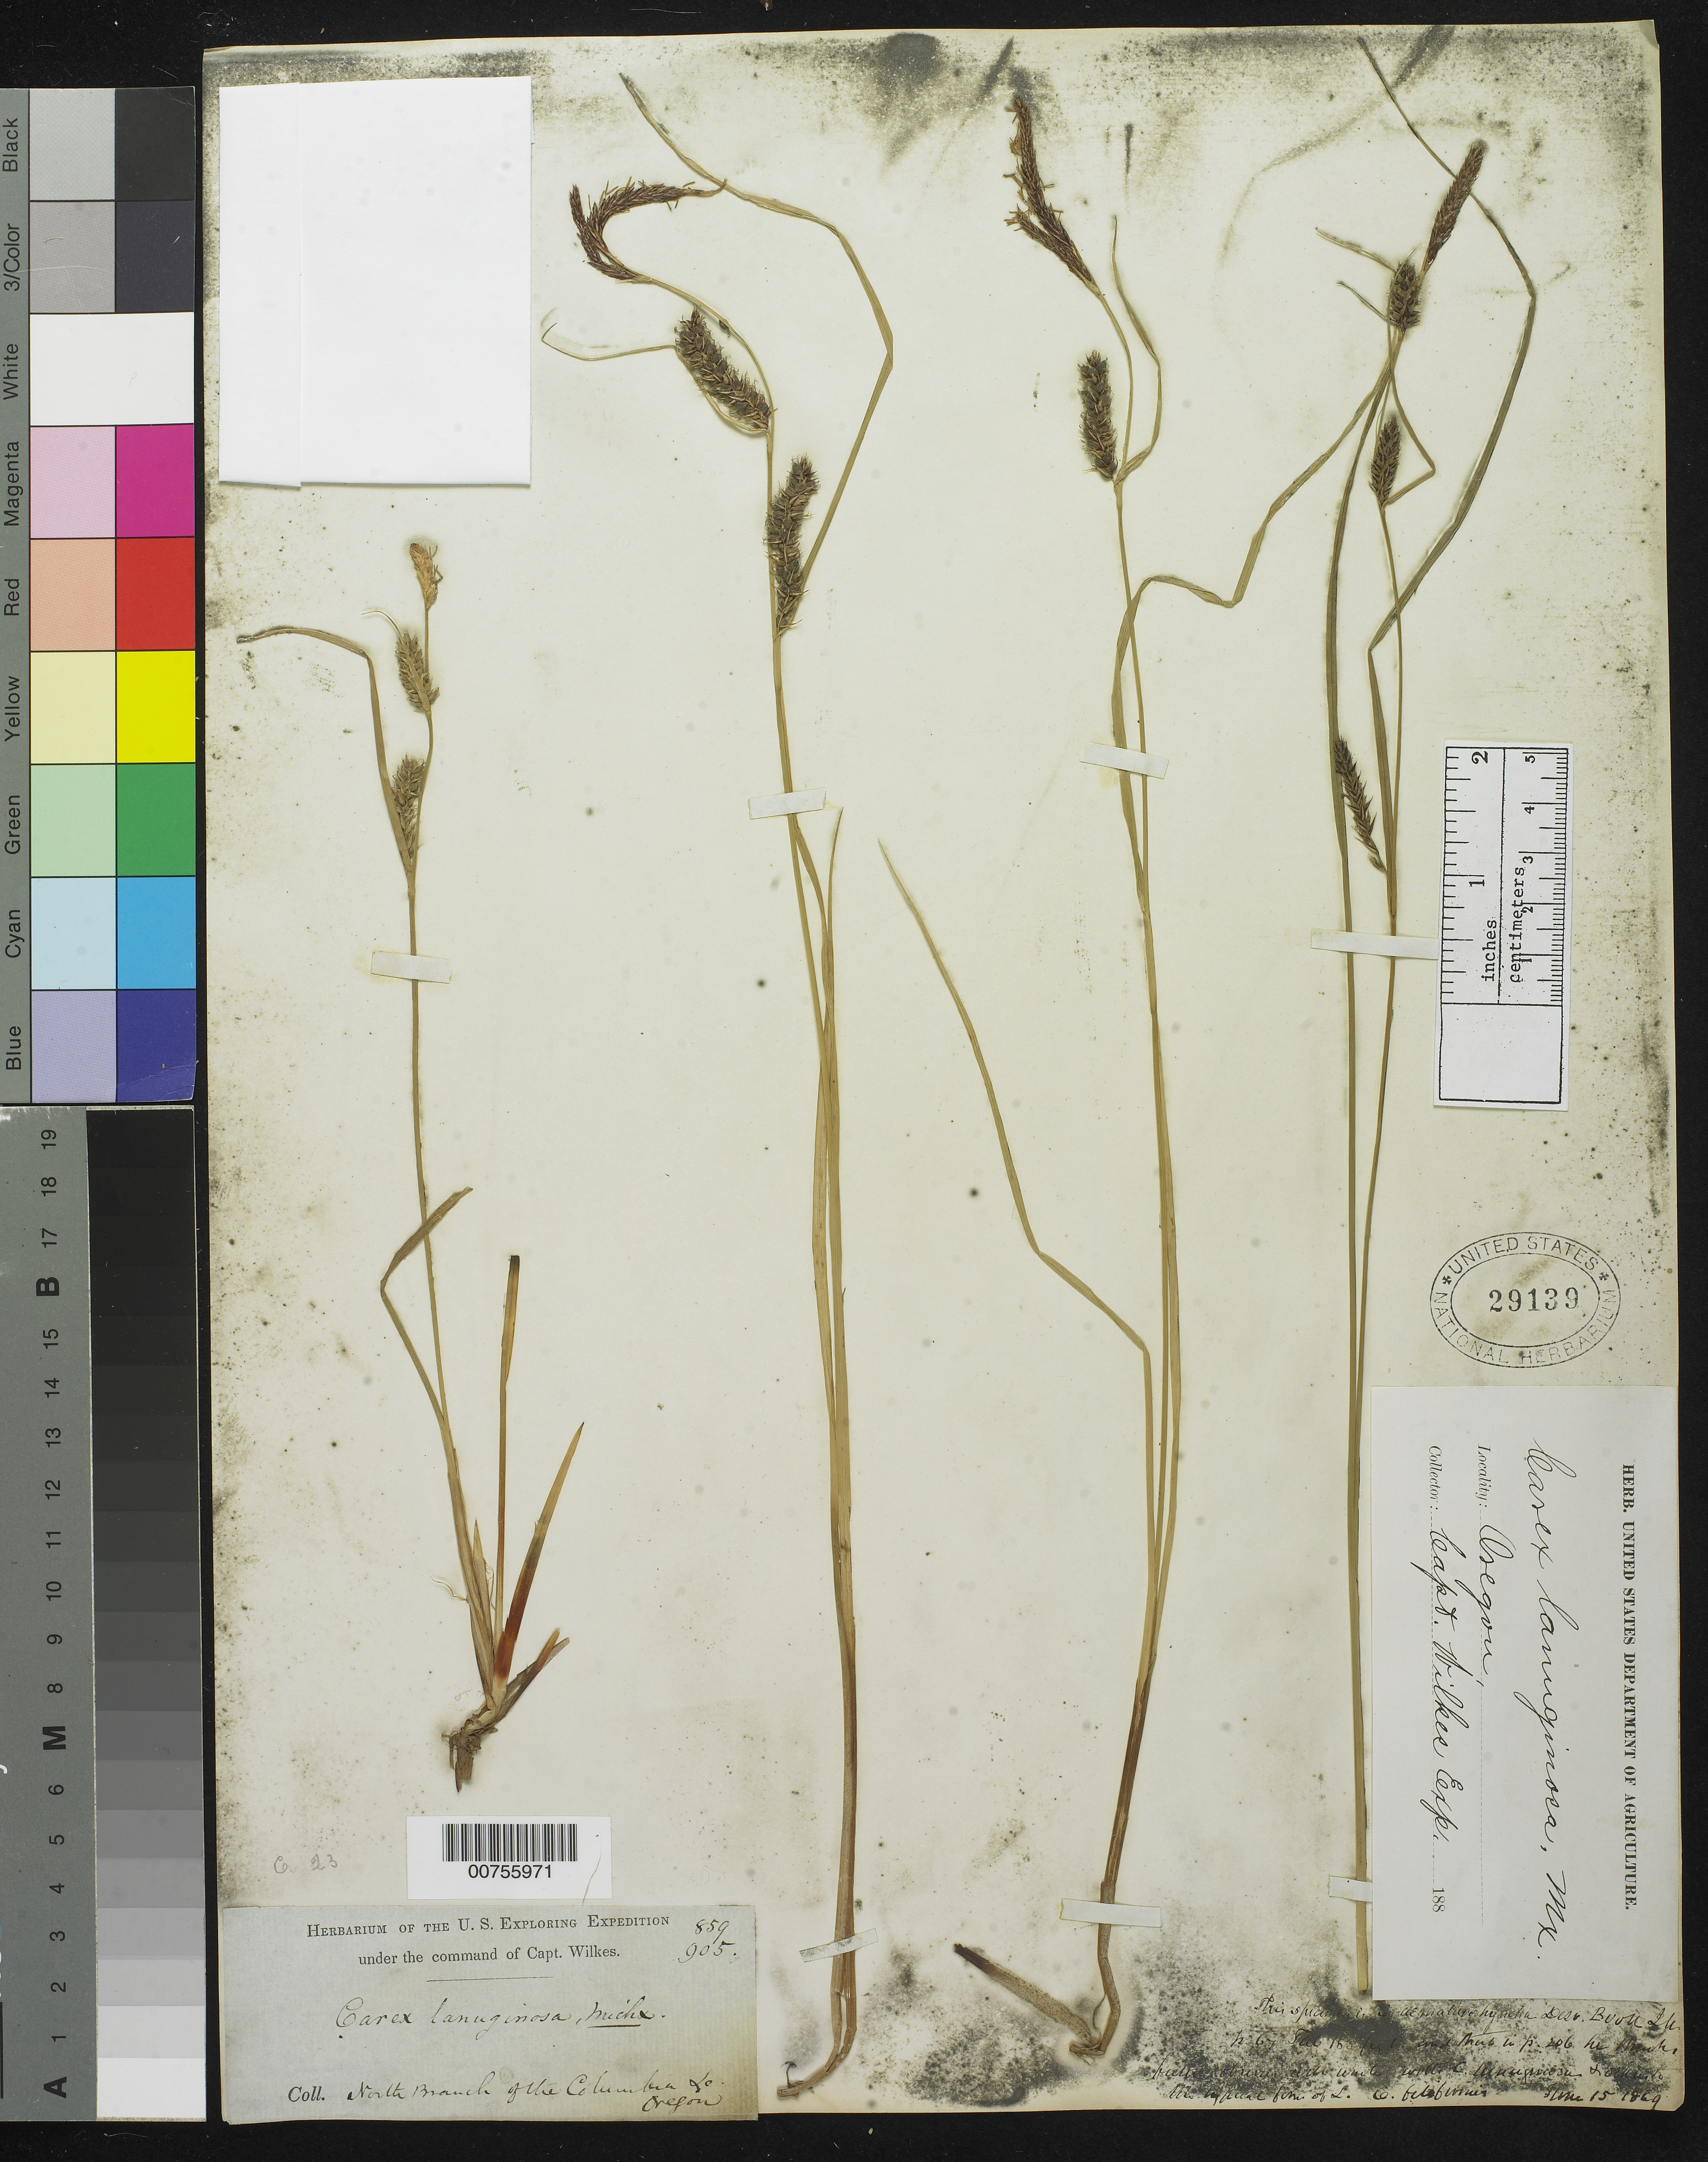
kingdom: Plantae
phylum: Tracheophyta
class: Liliopsida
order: Poales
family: Cyperaceae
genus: Carex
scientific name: Carex pellita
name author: Muhl. ex Willd.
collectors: Wilkes Explor. Exped.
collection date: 1838/1842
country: United States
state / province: Oregon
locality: North branch of the Columbia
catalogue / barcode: US 29139